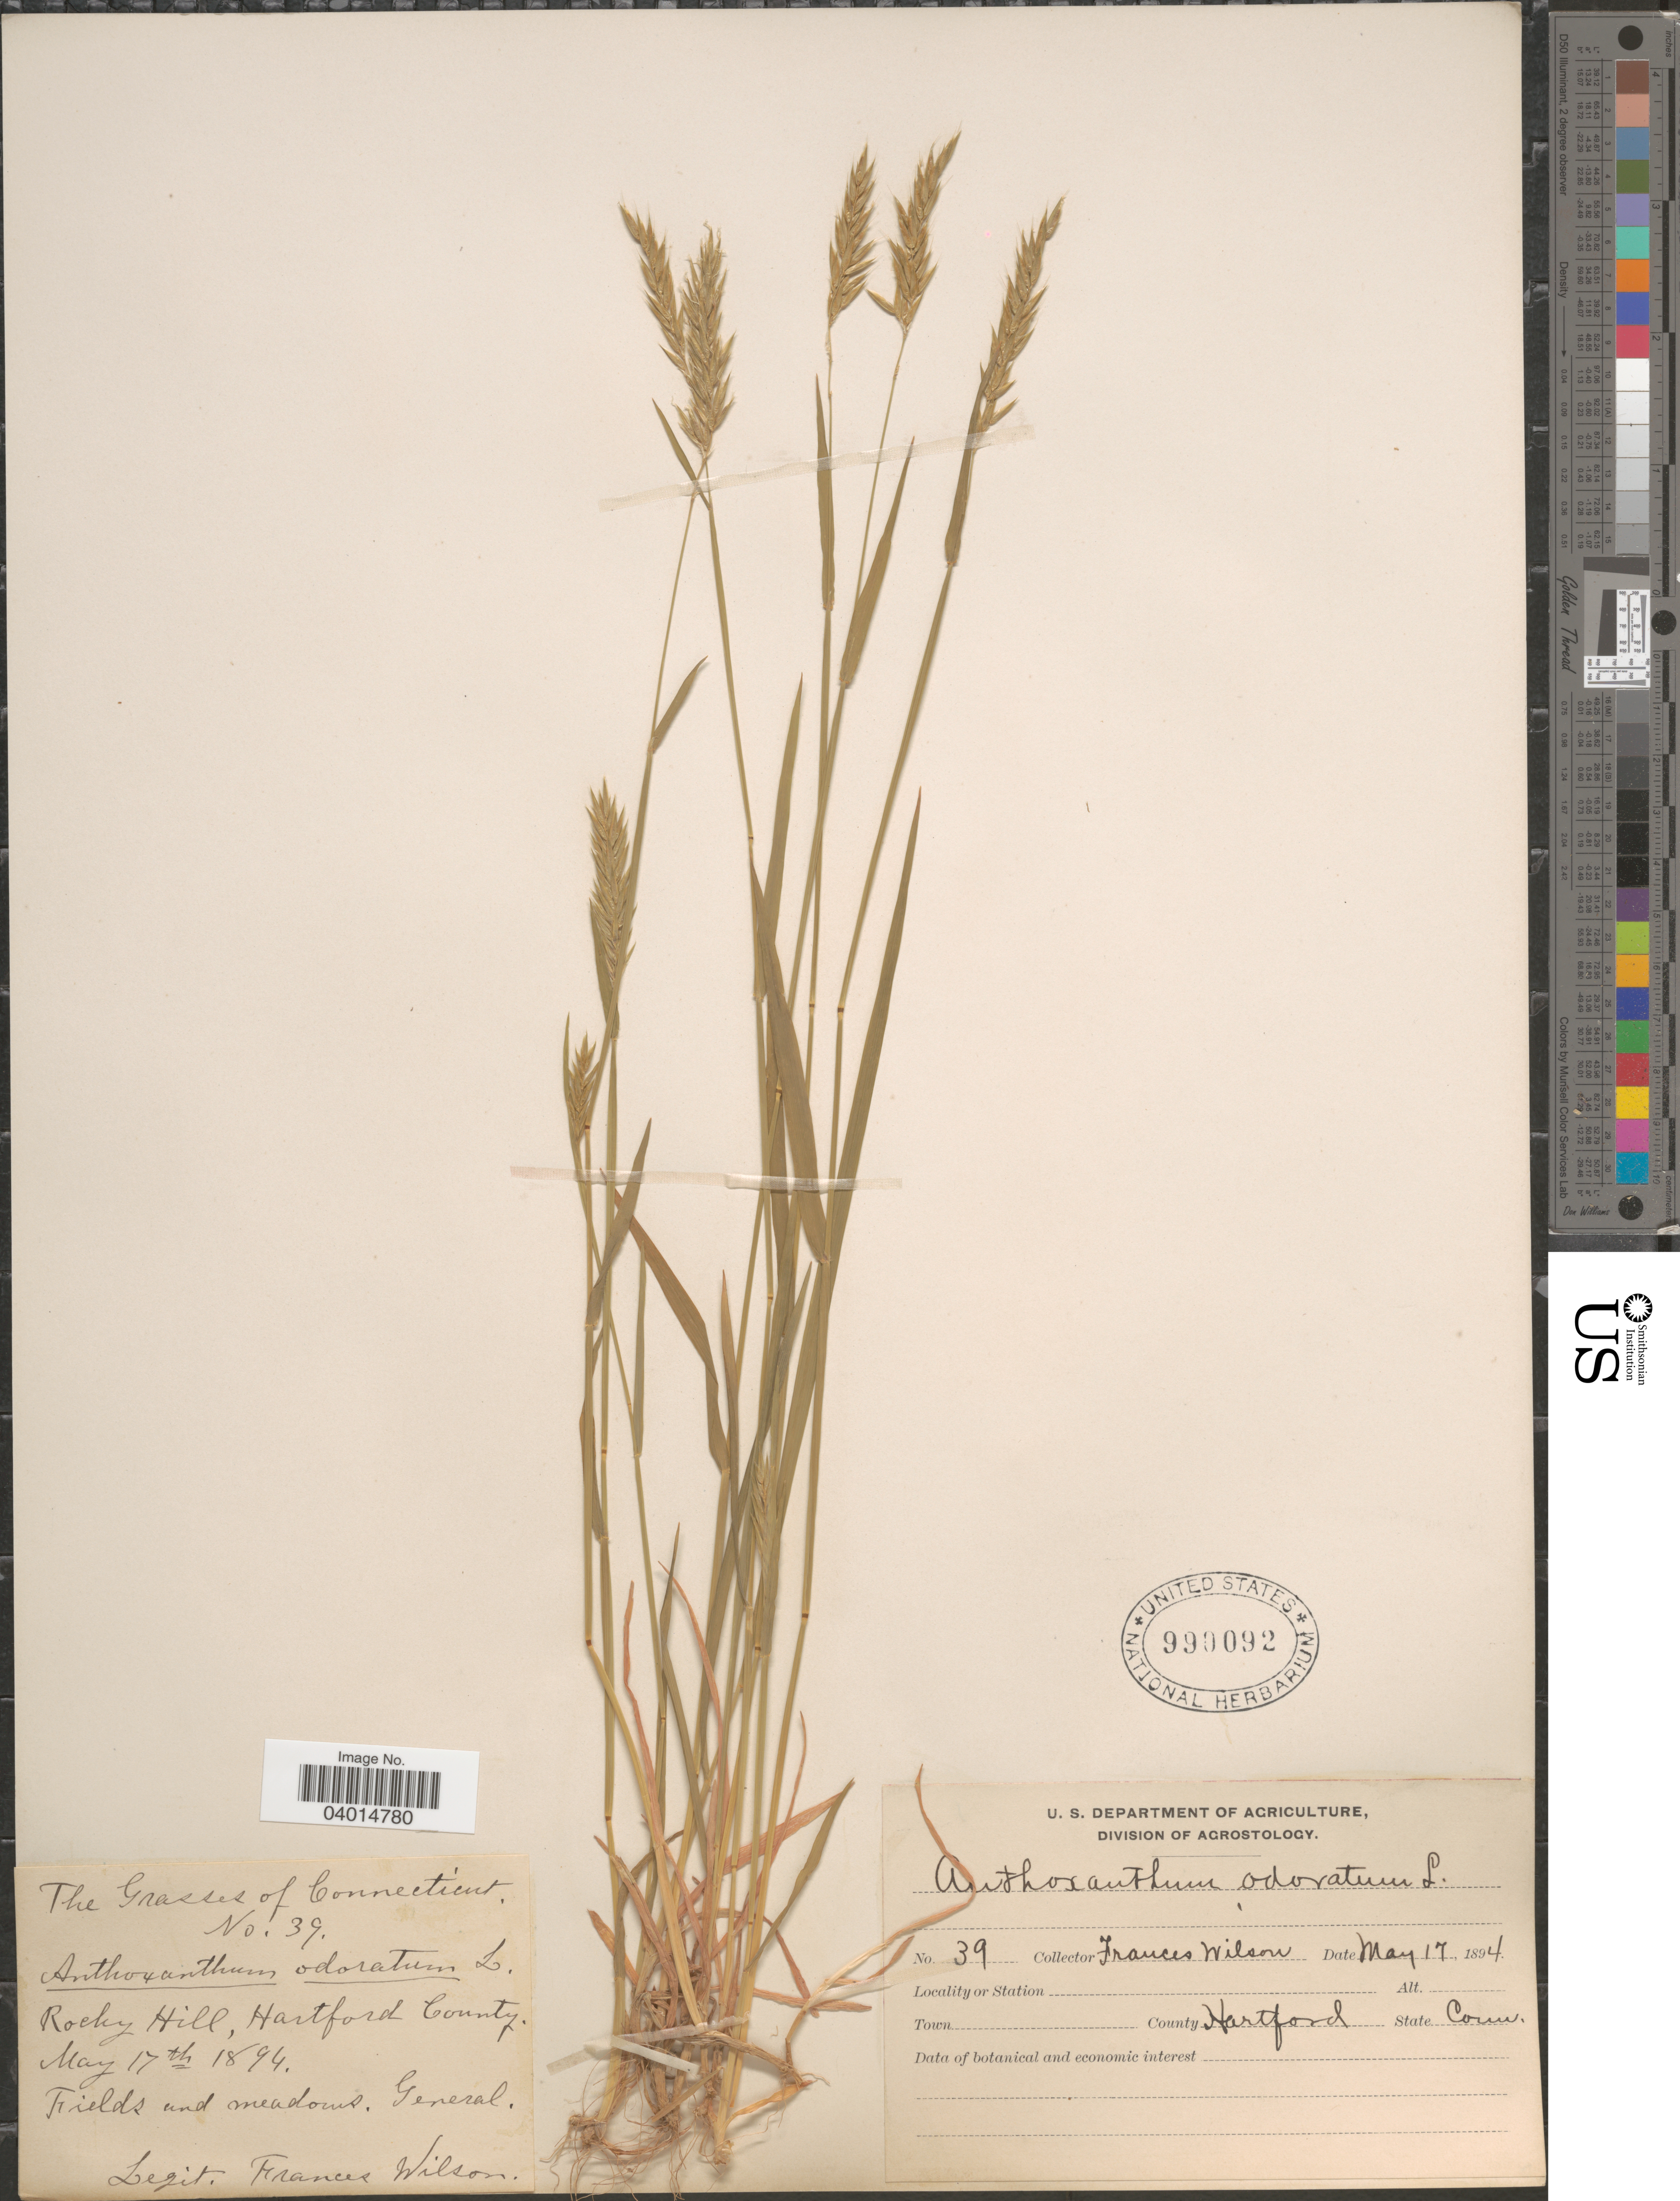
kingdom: Plantae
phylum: Tracheophyta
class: Liliopsida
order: Poales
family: Poaceae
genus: Anthoxanthum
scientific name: Anthoxanthum odoratum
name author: L.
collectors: F. Wilson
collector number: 39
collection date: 1894-05-17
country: United States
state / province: Connecticut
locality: Rocky Hill, Hartford County.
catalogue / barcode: US 990092